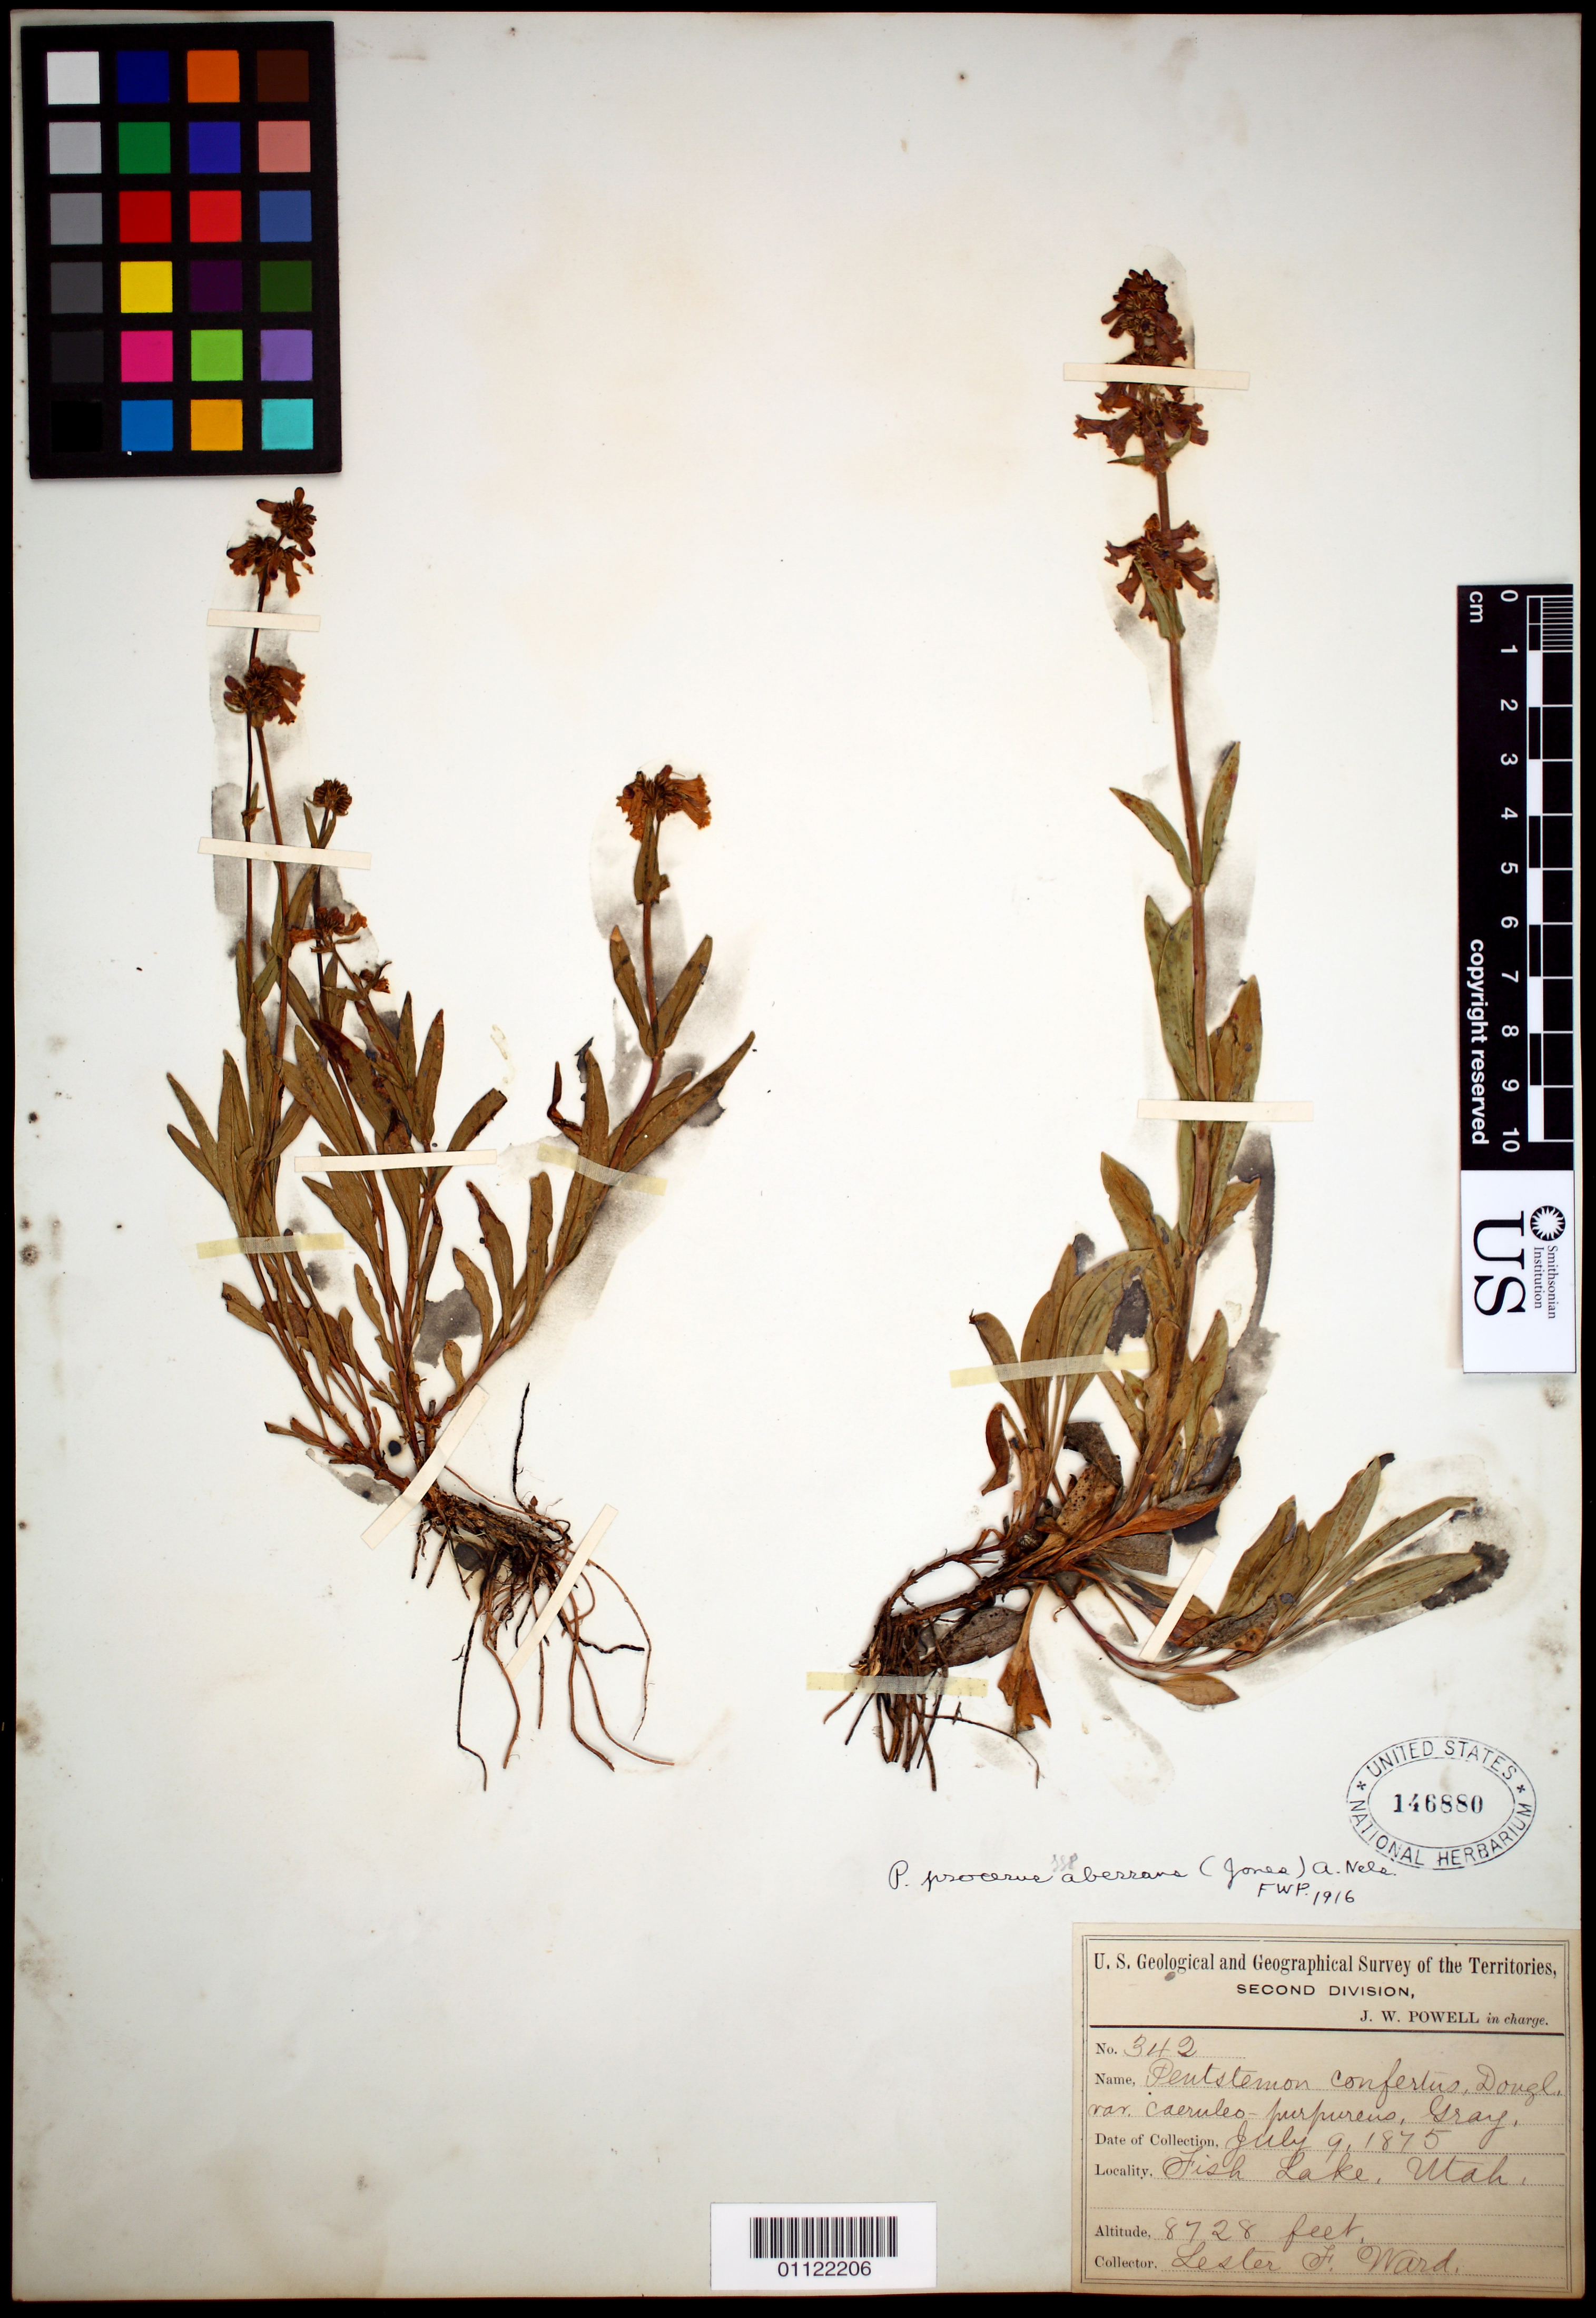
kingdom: Plantae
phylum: Tracheophyta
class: Magnoliopsida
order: Lamiales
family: Plantaginaceae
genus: Penstemon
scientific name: Penstemon procerus subsp. aberrans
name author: (M.E. Jones) D.D. Keck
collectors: L. F. Ward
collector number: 342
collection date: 1875-07-09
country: United States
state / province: Utah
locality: Fish Lake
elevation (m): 2660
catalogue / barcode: US 146880